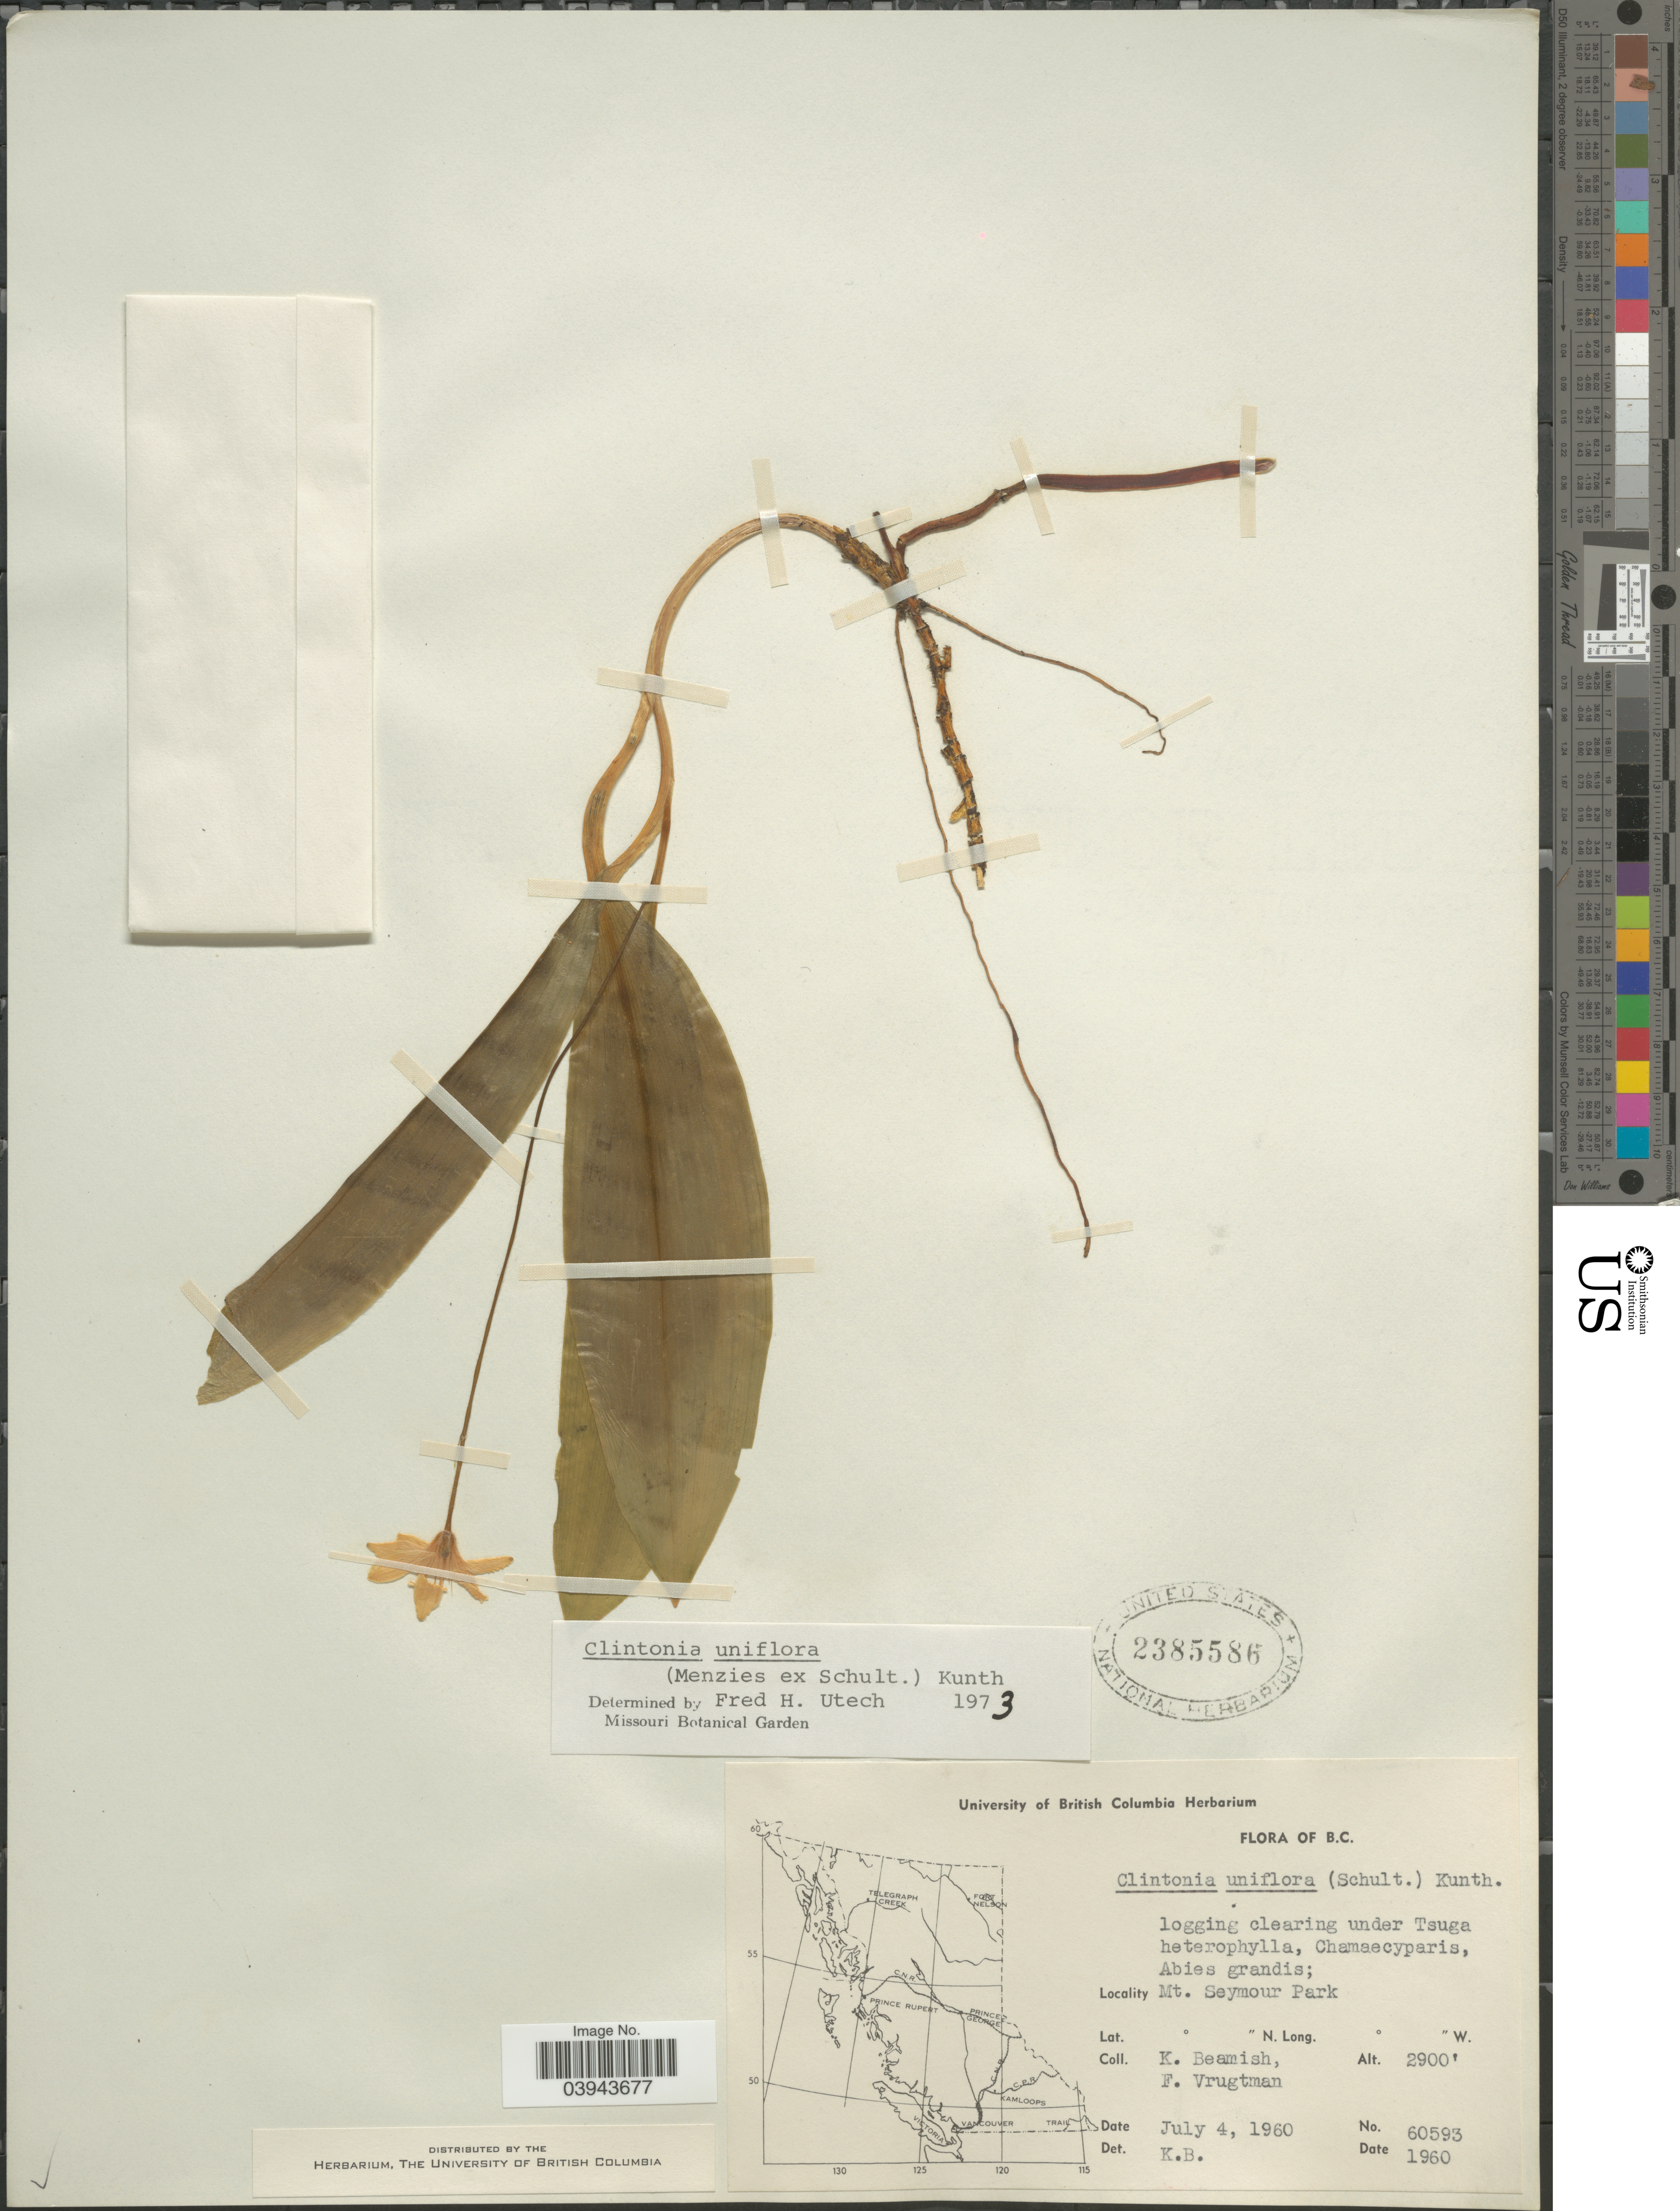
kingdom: Plantae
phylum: Tracheophyta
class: Liliopsida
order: Liliales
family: Liliaceae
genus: Clintonia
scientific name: Clintonia uniflora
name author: Kunth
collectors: K. Beamish & F. Vrugtman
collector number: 60593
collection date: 1960-07-04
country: Canada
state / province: British Columbia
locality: Mt. Seymour Park.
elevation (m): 884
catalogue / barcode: US 2385586